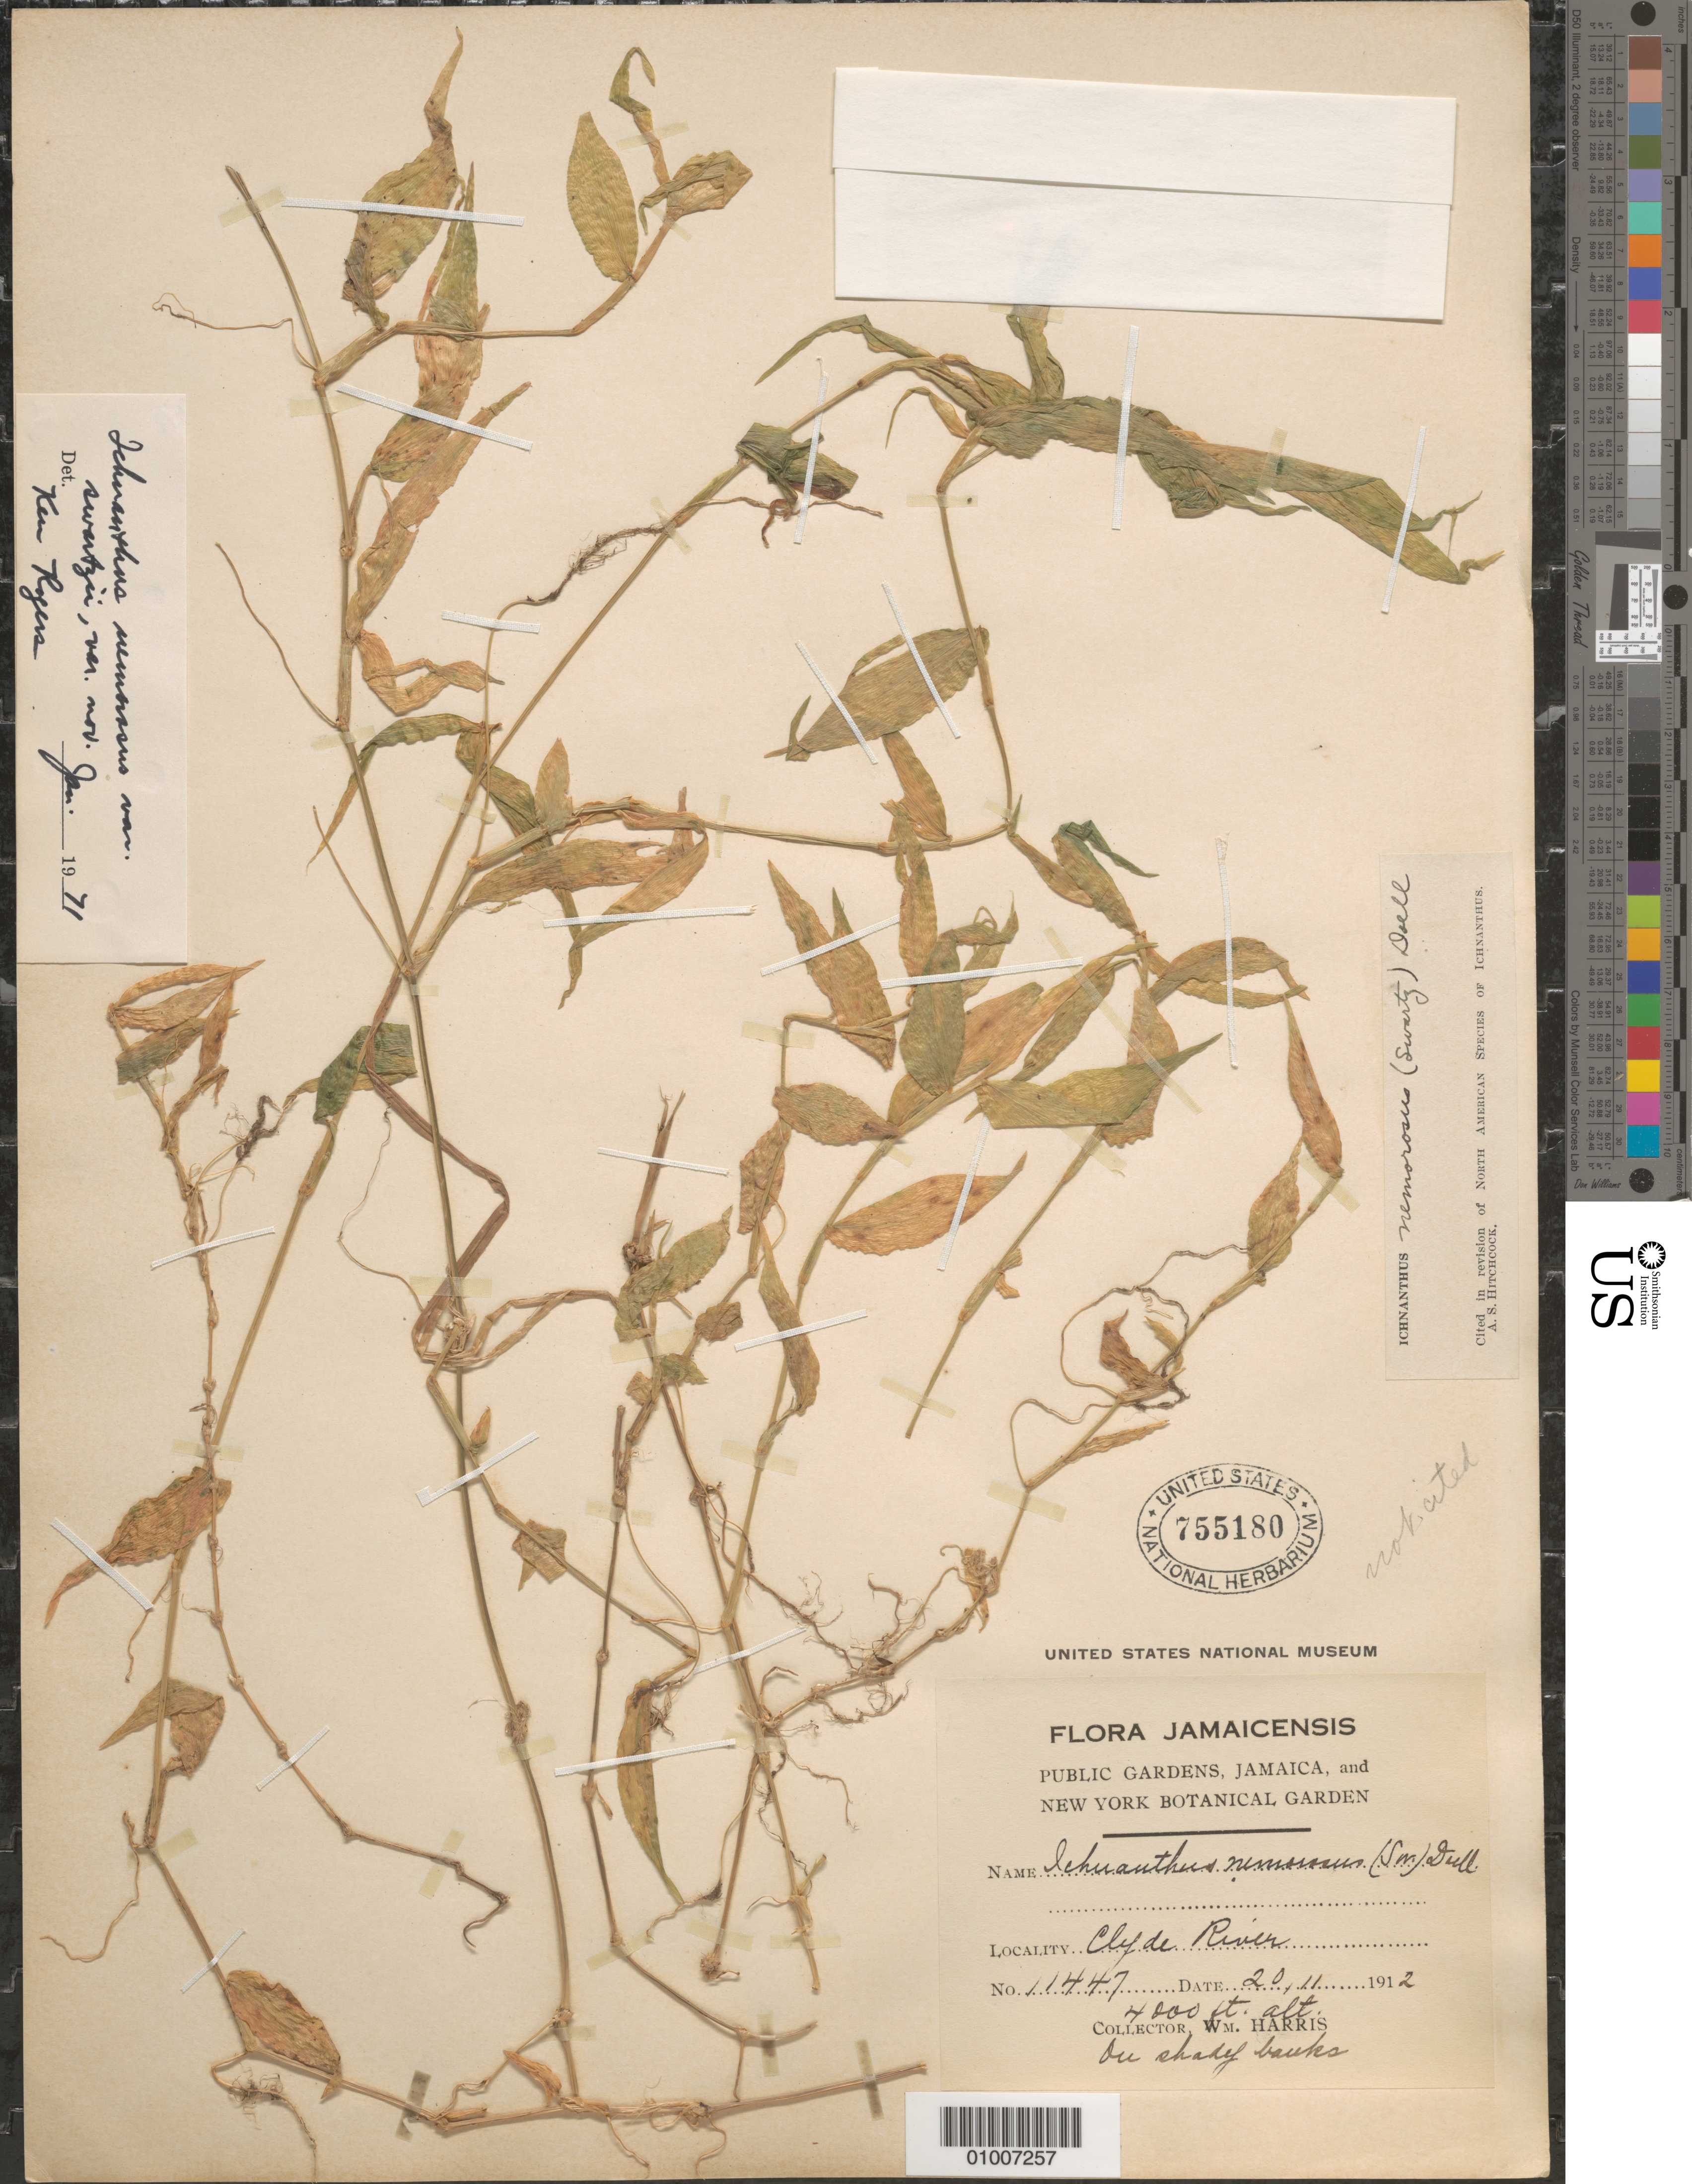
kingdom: Plantae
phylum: Tracheophyta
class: Liliopsida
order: Poales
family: Poaceae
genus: Ichnanthus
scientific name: Ichnanthus nemorosus var. nemorosus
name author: (Sw.) Döll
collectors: W. Harris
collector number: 11447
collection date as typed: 20 Nov 1912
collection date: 1912-11-20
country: Jamaica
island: Jamaica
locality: Clyde River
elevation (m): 1219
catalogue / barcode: US 755180